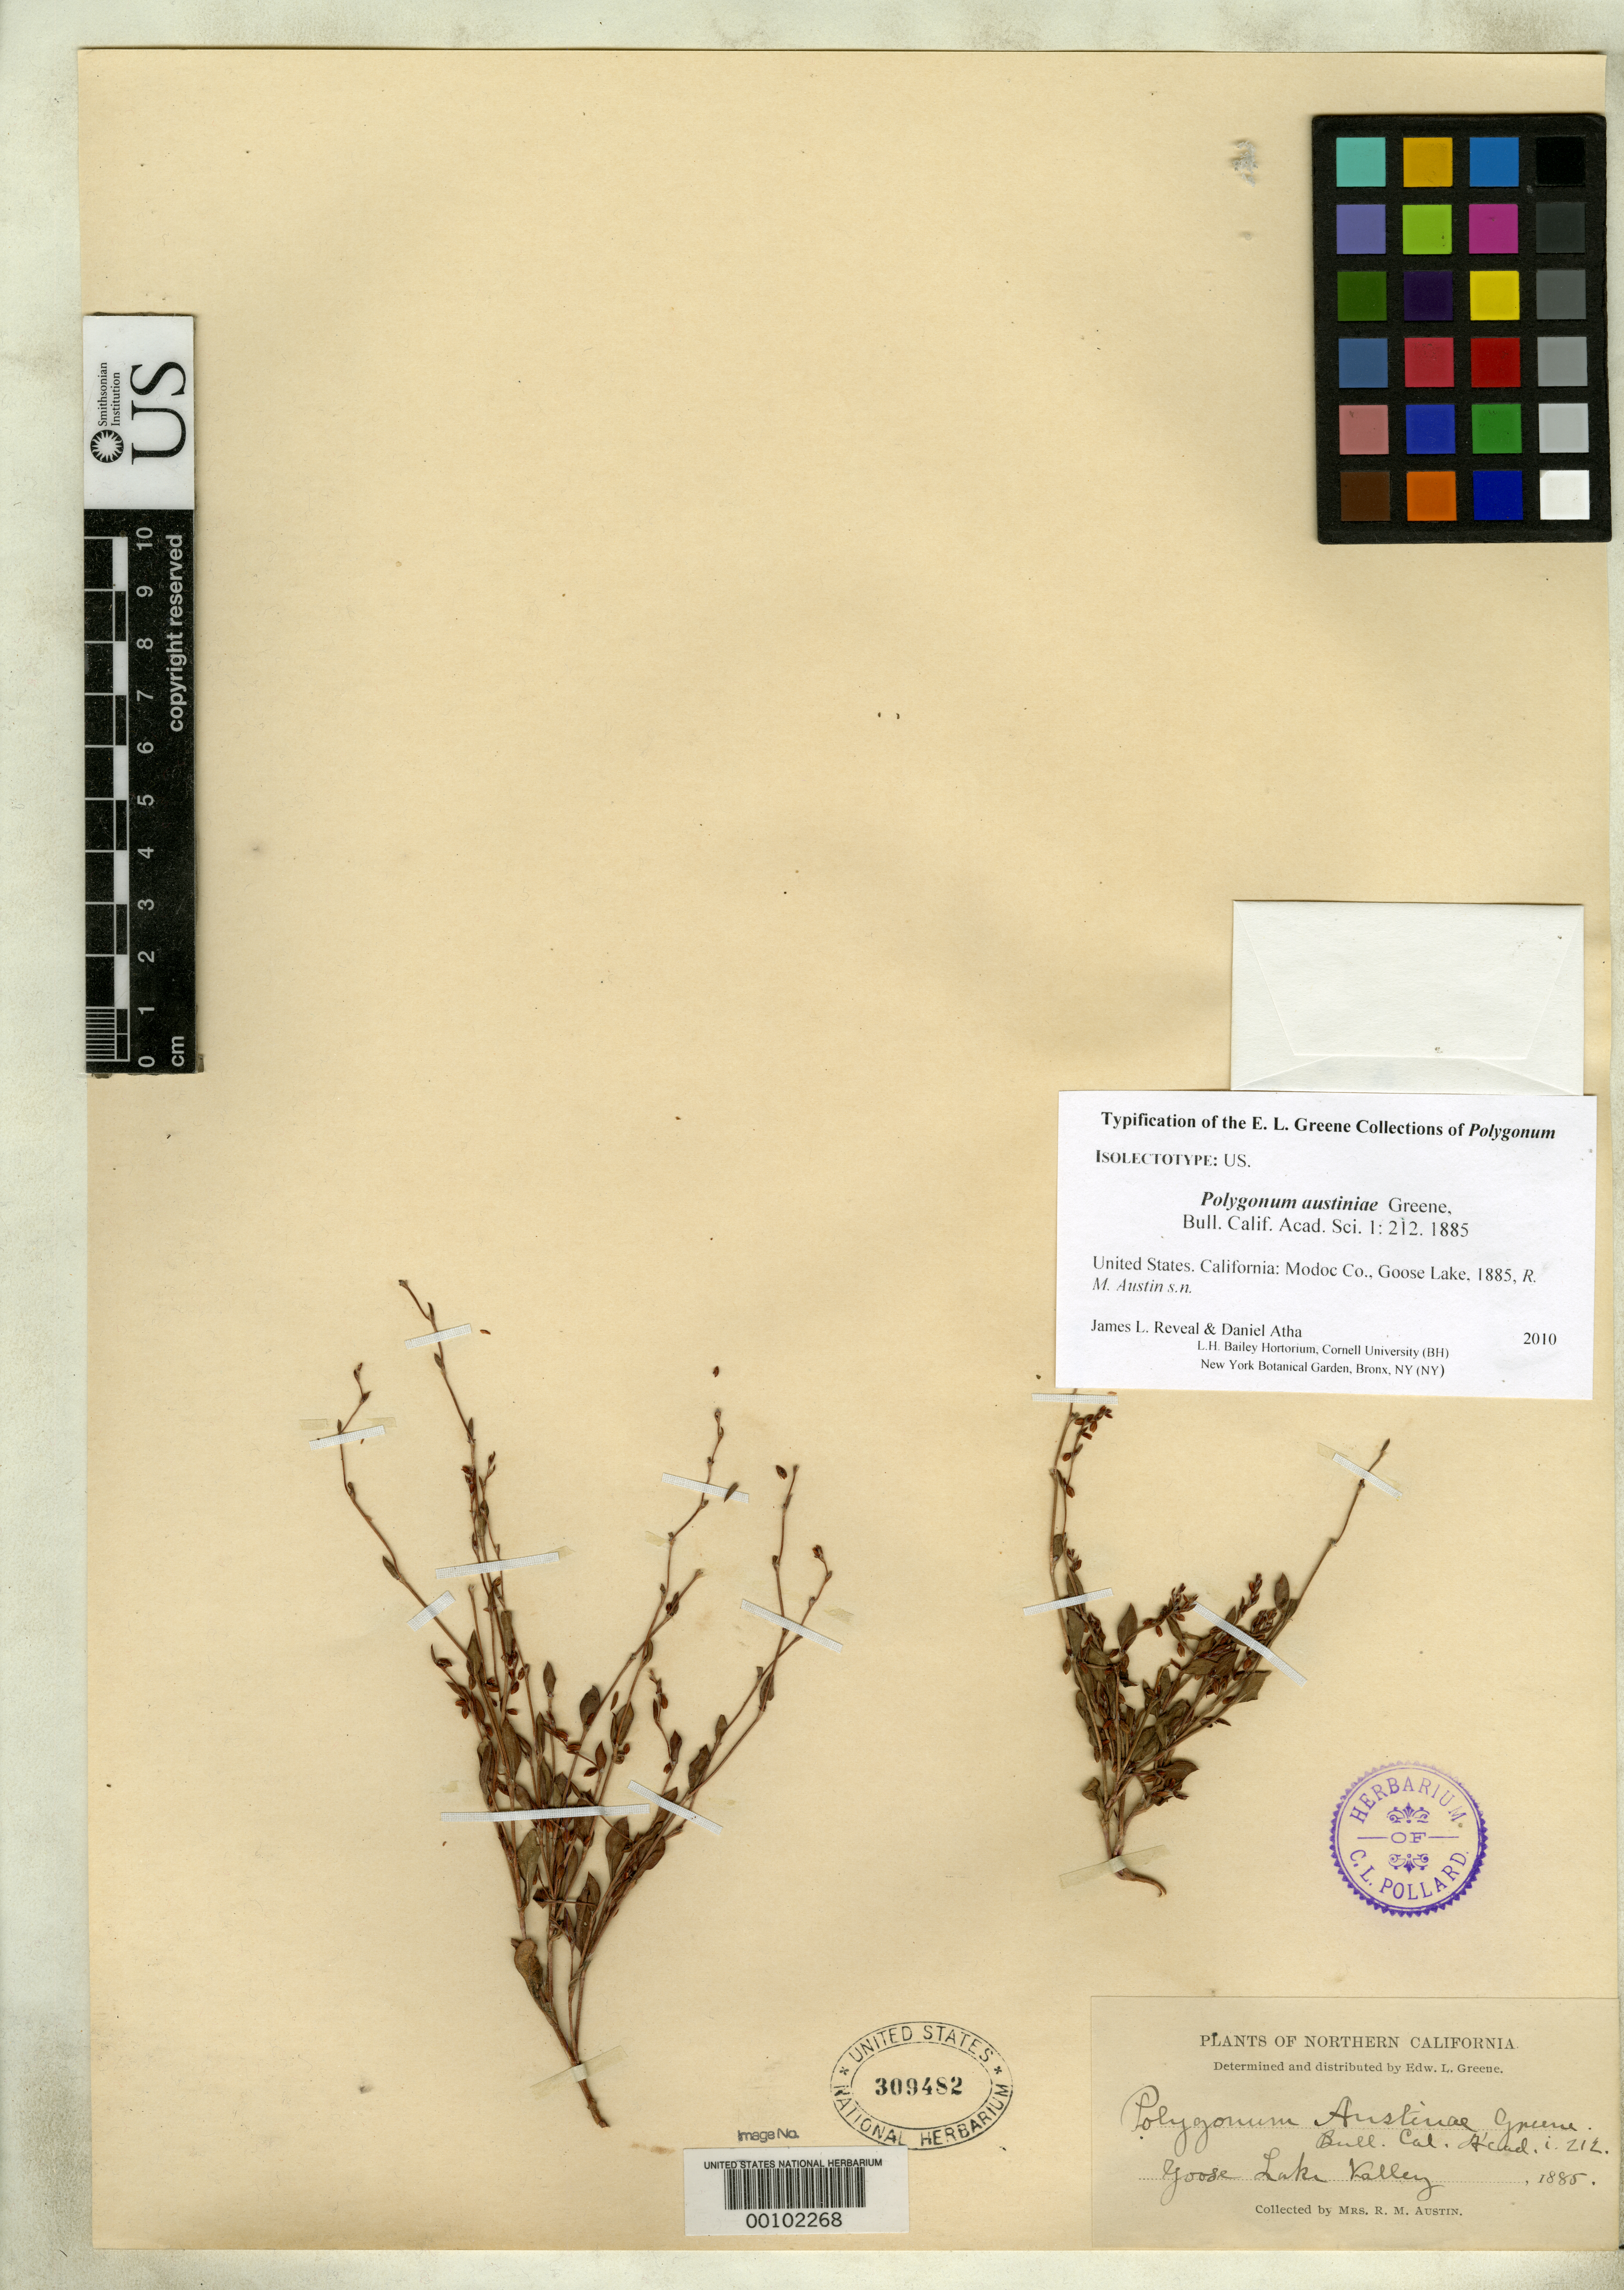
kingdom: Plantae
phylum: Tracheophyta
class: Magnoliopsida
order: Caryophyllales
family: Polygonaceae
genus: Polygonum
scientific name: Polygonum austiniae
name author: Greene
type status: Isolectotype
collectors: R. Austin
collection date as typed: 1885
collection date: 1885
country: United States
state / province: California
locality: Goose Lake Valley.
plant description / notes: Specific epithet originally published as "Austinae".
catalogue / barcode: US 309482